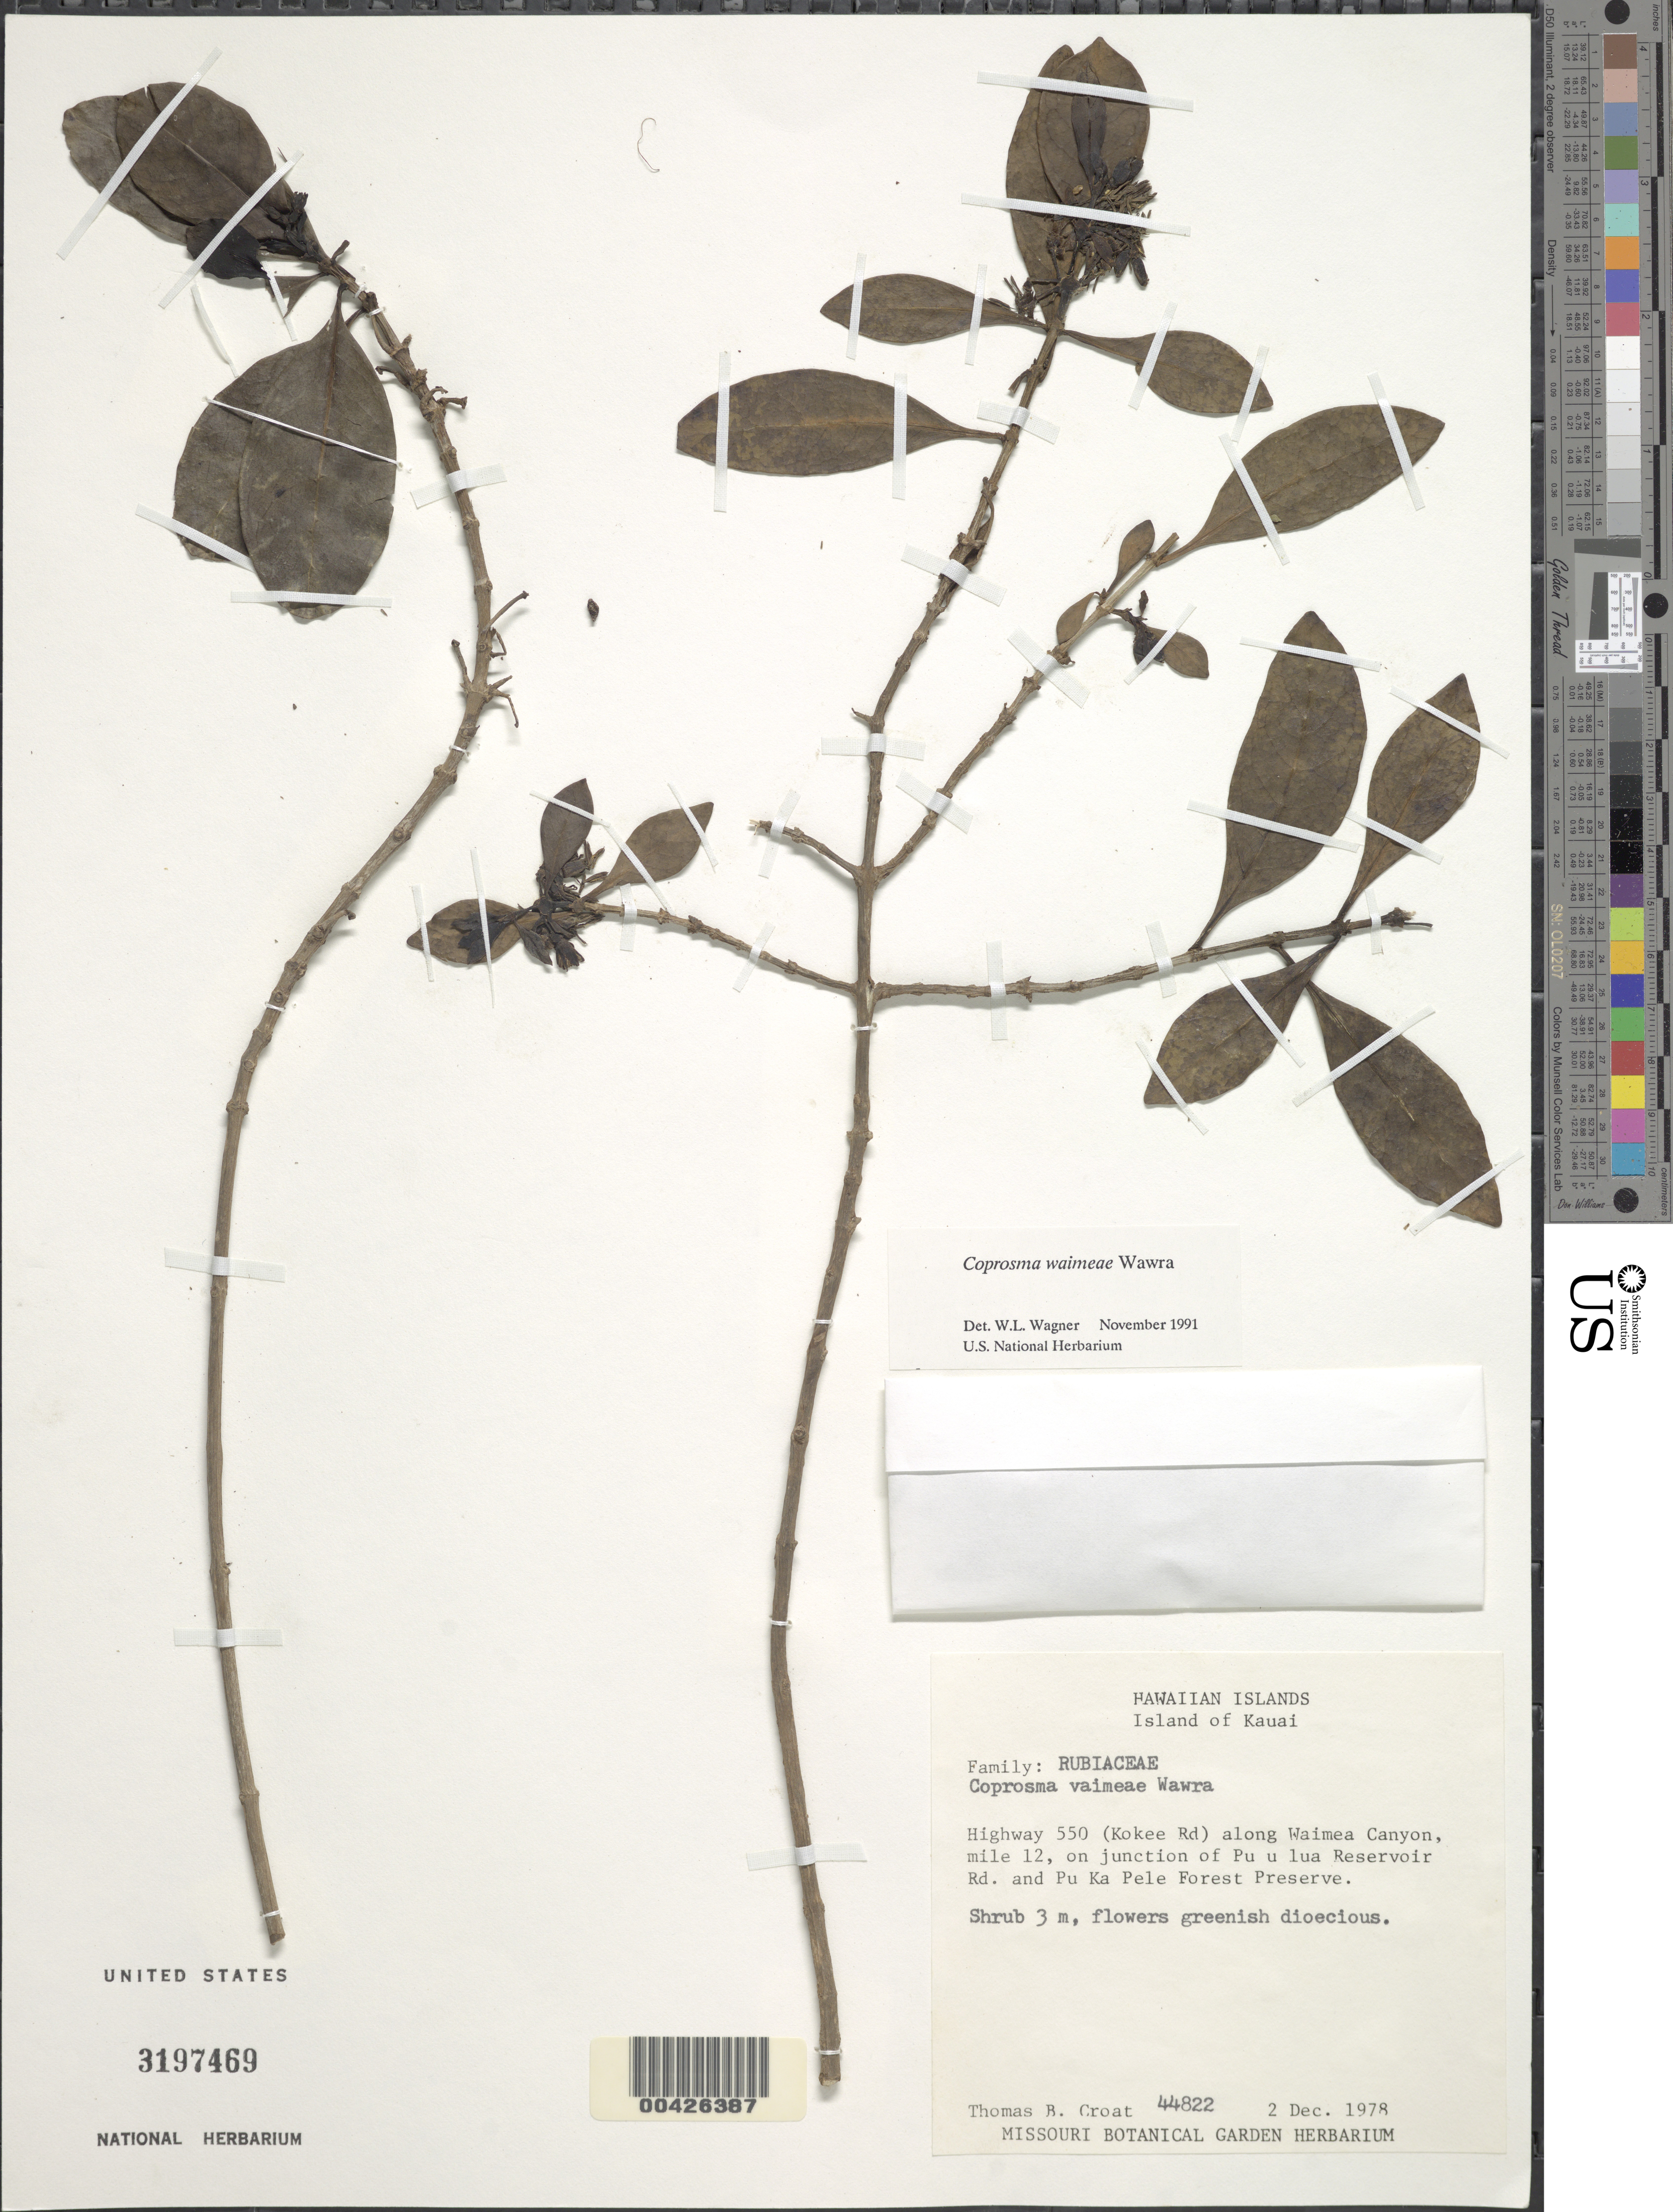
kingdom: Plantae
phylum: Tracheophyta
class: Magnoliopsida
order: Gentianales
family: Rubiaceae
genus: Coprosma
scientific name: Coprosma waimeae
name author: Wawra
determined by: Wagner, W. L., (BOT), Smithsonian Institution - National Museum of Natural History (UNITED STATES)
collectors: T. B. Croat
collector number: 44822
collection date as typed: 2 Dec 1978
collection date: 1978-12-02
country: United States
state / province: Hawaii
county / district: Kauai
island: Kaua'i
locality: Highway 550 (Kokee Rd) along Waimea Canyon, mile 12, on junction of Pu u lua Reservoir Rd. and Pu Ka Pele For. Preserve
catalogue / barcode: US 3197469